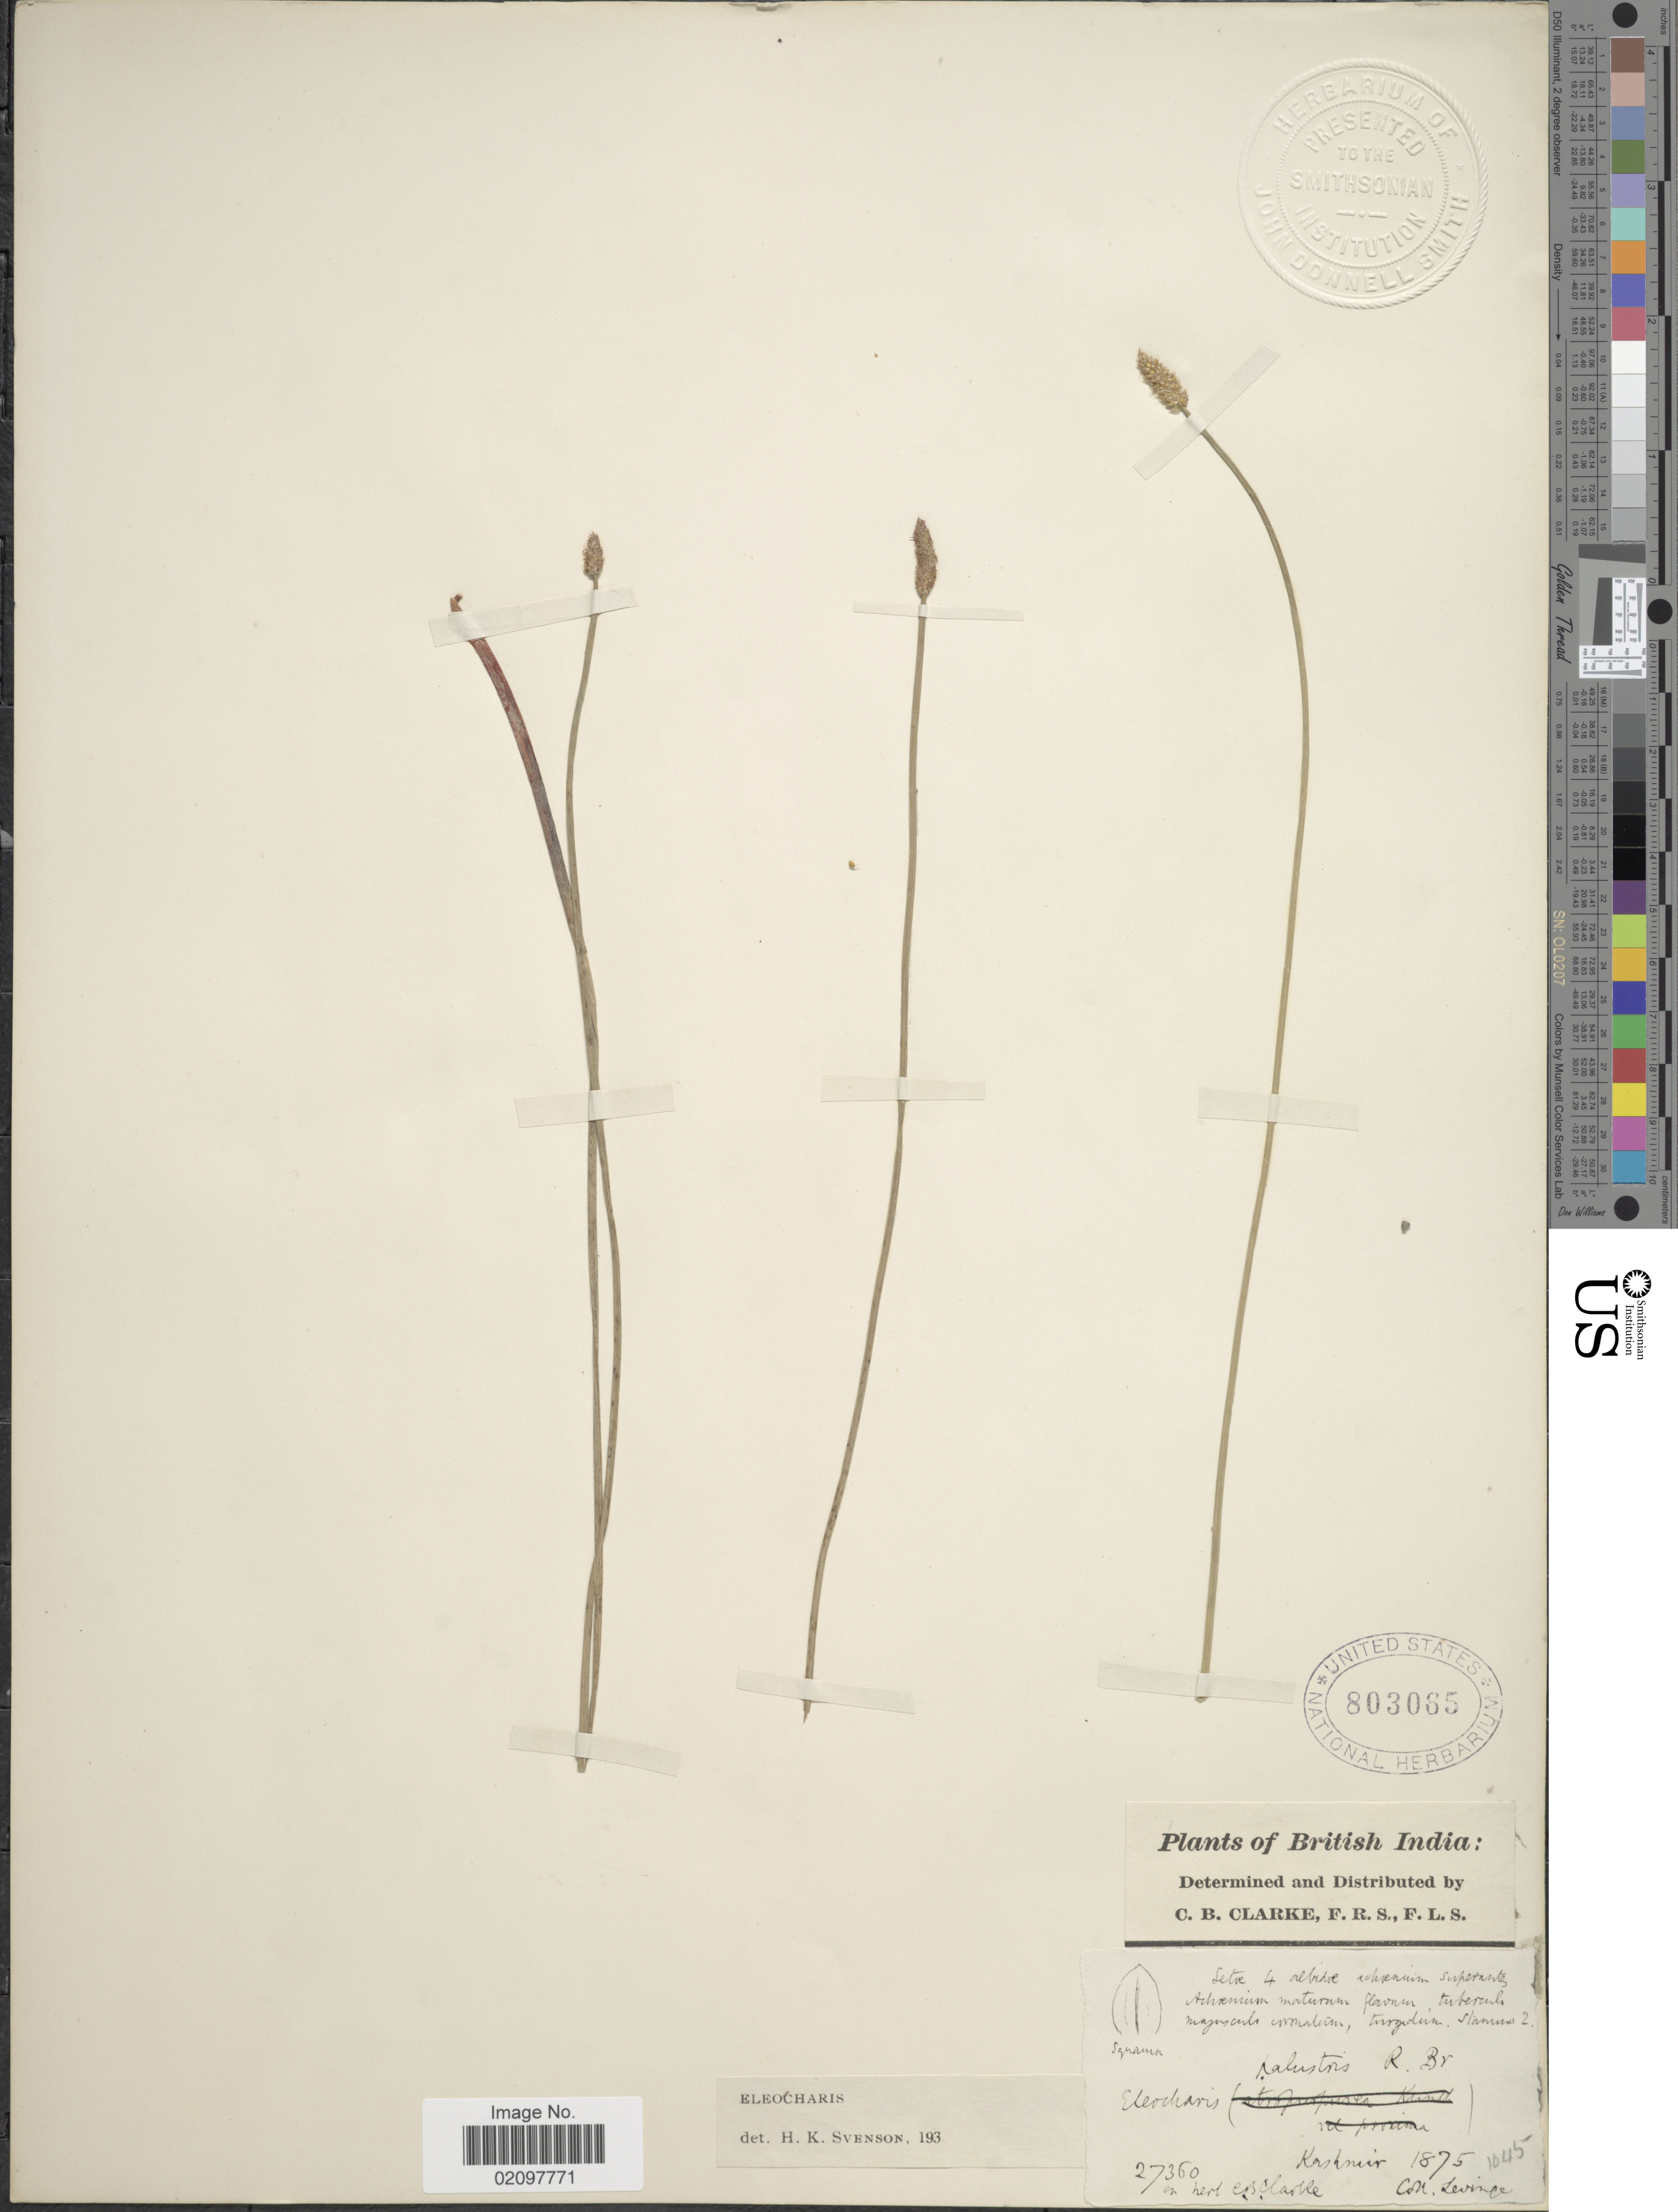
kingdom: Plantae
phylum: Tracheophyta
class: Liliopsida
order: Poales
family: Cyperaceae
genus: Eleocharis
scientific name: Eleocharis palustris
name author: (L.) Roem. & Schult.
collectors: Levinge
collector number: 27360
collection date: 1875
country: India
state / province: Jammu and Kashmir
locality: British India. Kashmir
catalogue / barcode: US 803065